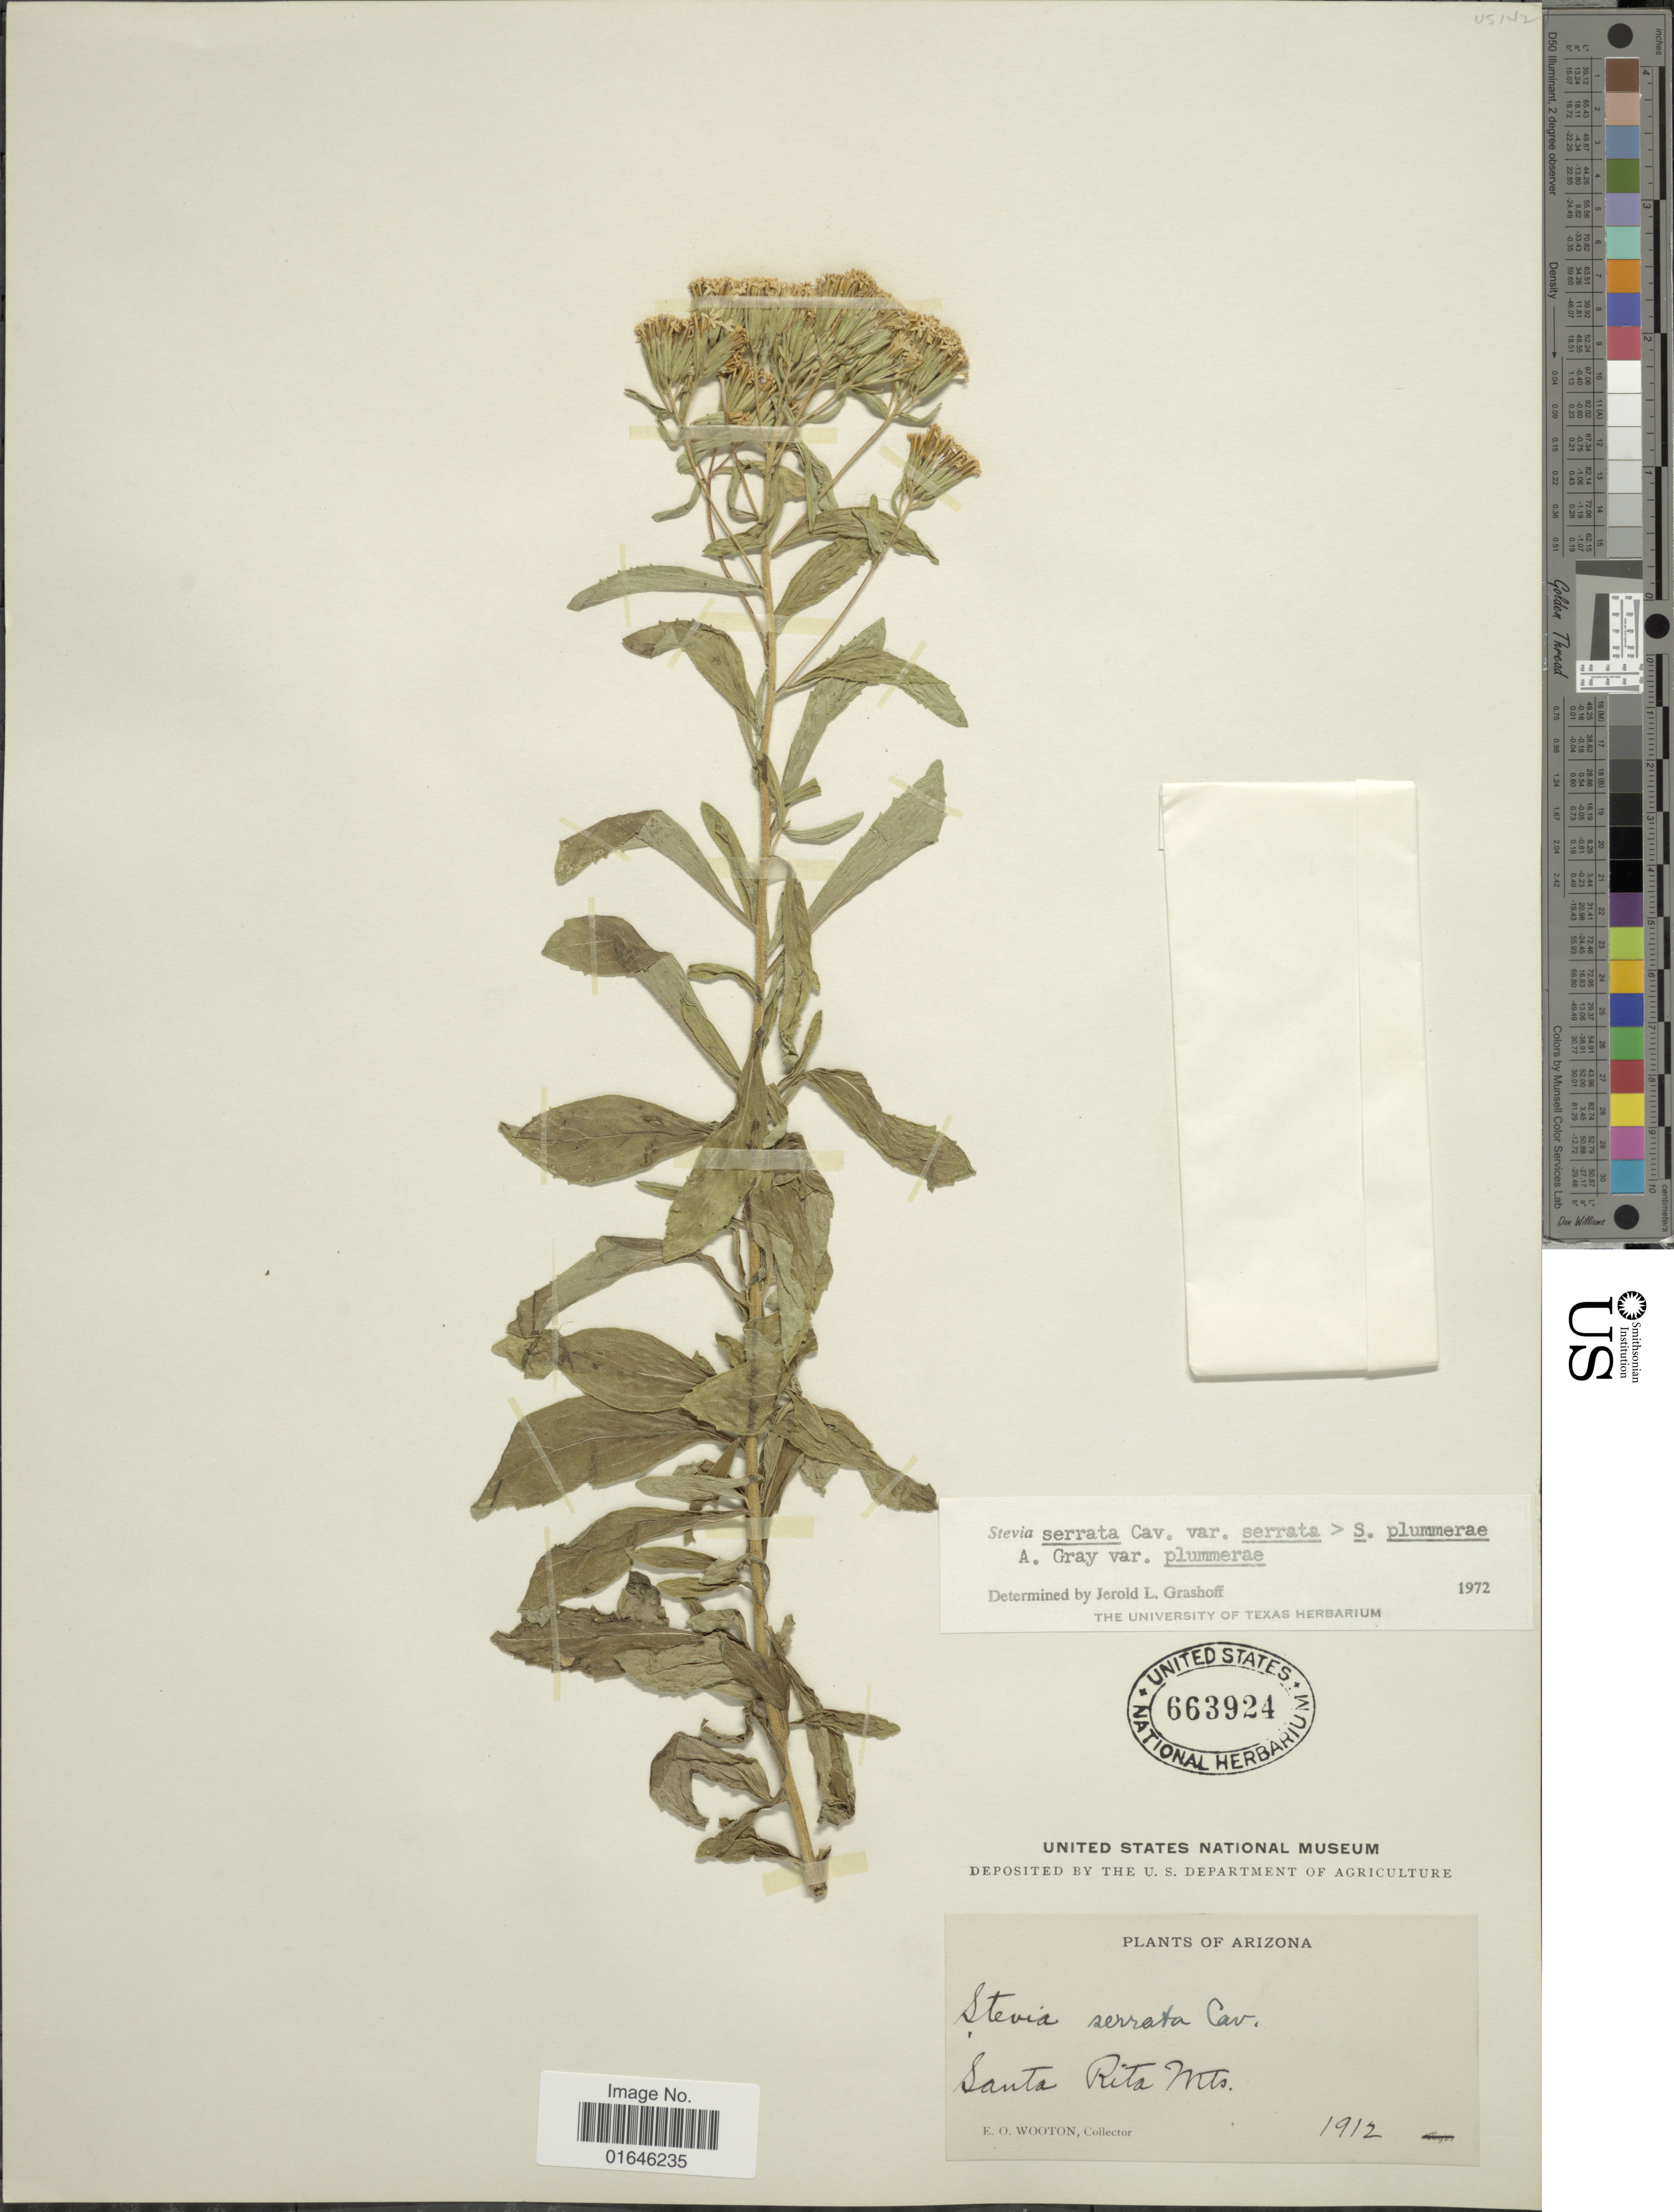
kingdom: Plantae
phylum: Tracheophyta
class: Magnoliopsida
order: Asterales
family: Asteraceae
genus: Stevia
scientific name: Stevia serrata x S. plummerae A. Gray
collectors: E. O. Wooton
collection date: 1912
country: United States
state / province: Arizona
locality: Santa Rita Mts.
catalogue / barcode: US 663924